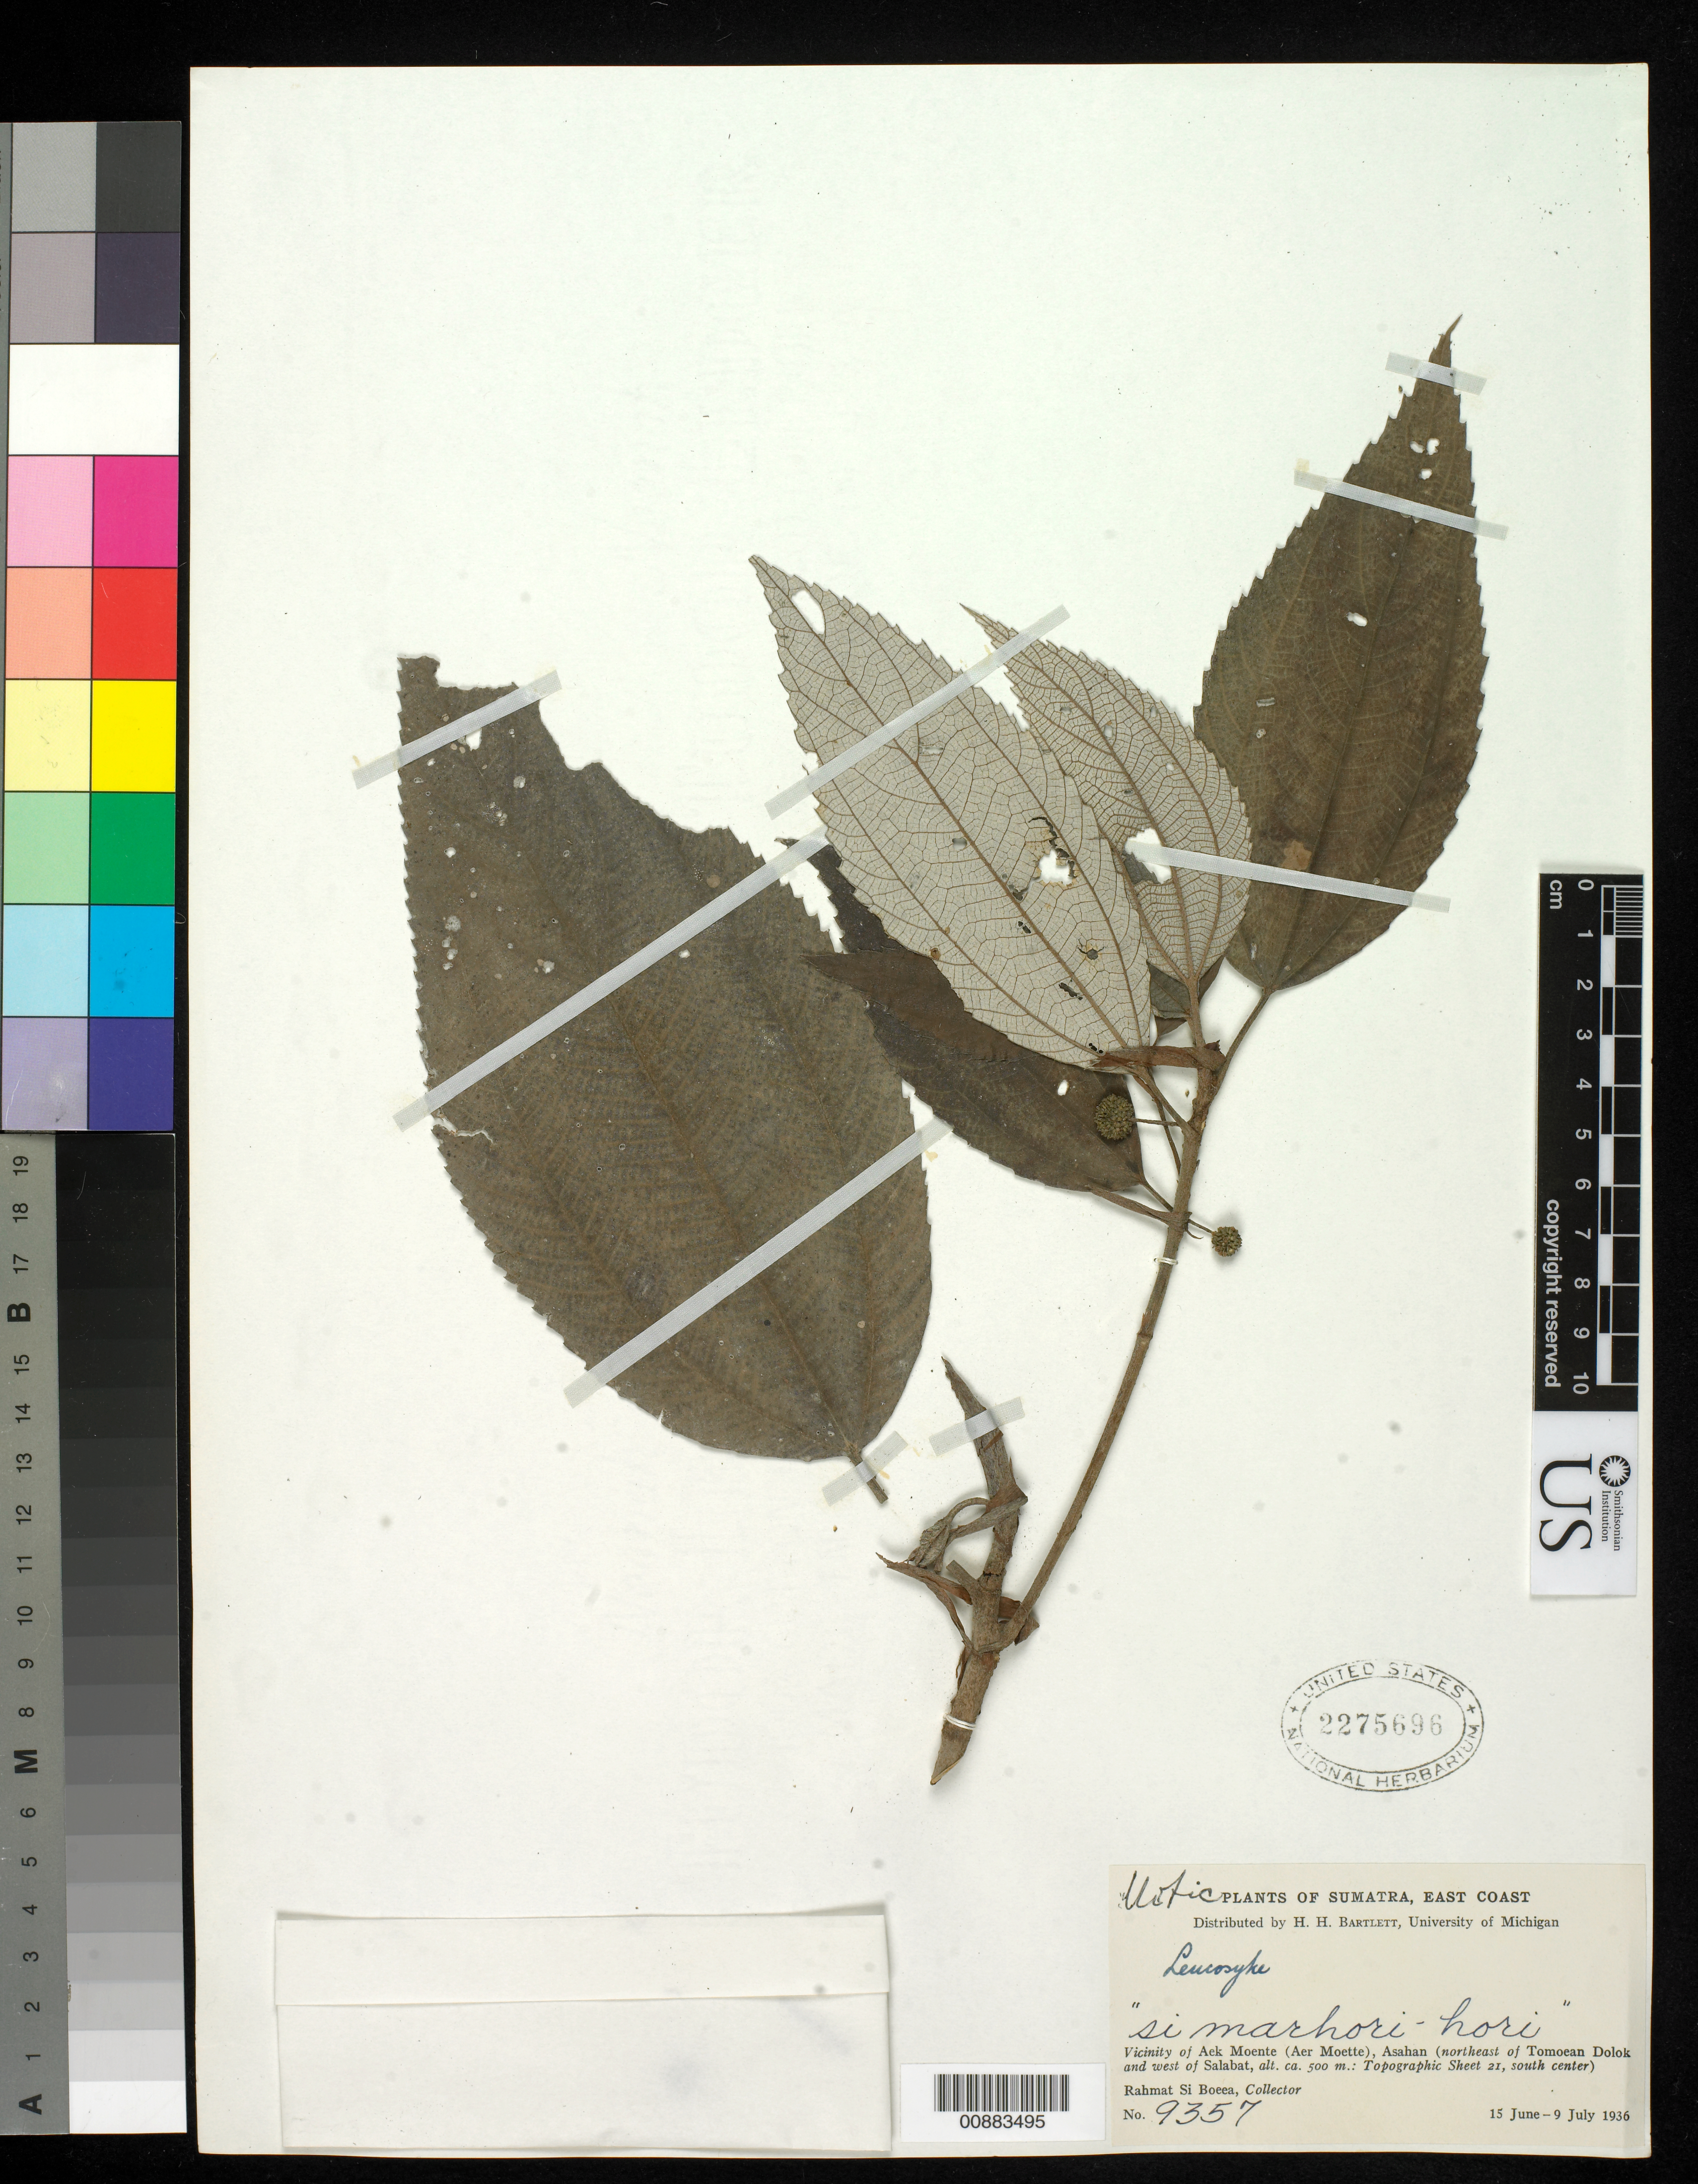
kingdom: Plantae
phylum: Tracheophyta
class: Magnoliopsida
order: Rosales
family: Urticaceae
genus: Leucosyke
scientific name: Leucosyke sp.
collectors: Rahmat Si Boeea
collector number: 9357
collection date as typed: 15 Jun 1936 to 09 Jul 1936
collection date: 1936-06-15/1936-07-09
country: Indonesia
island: Sumatra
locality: In the vicinity of Aek Moente, in Asahan.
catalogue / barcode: US 2275696